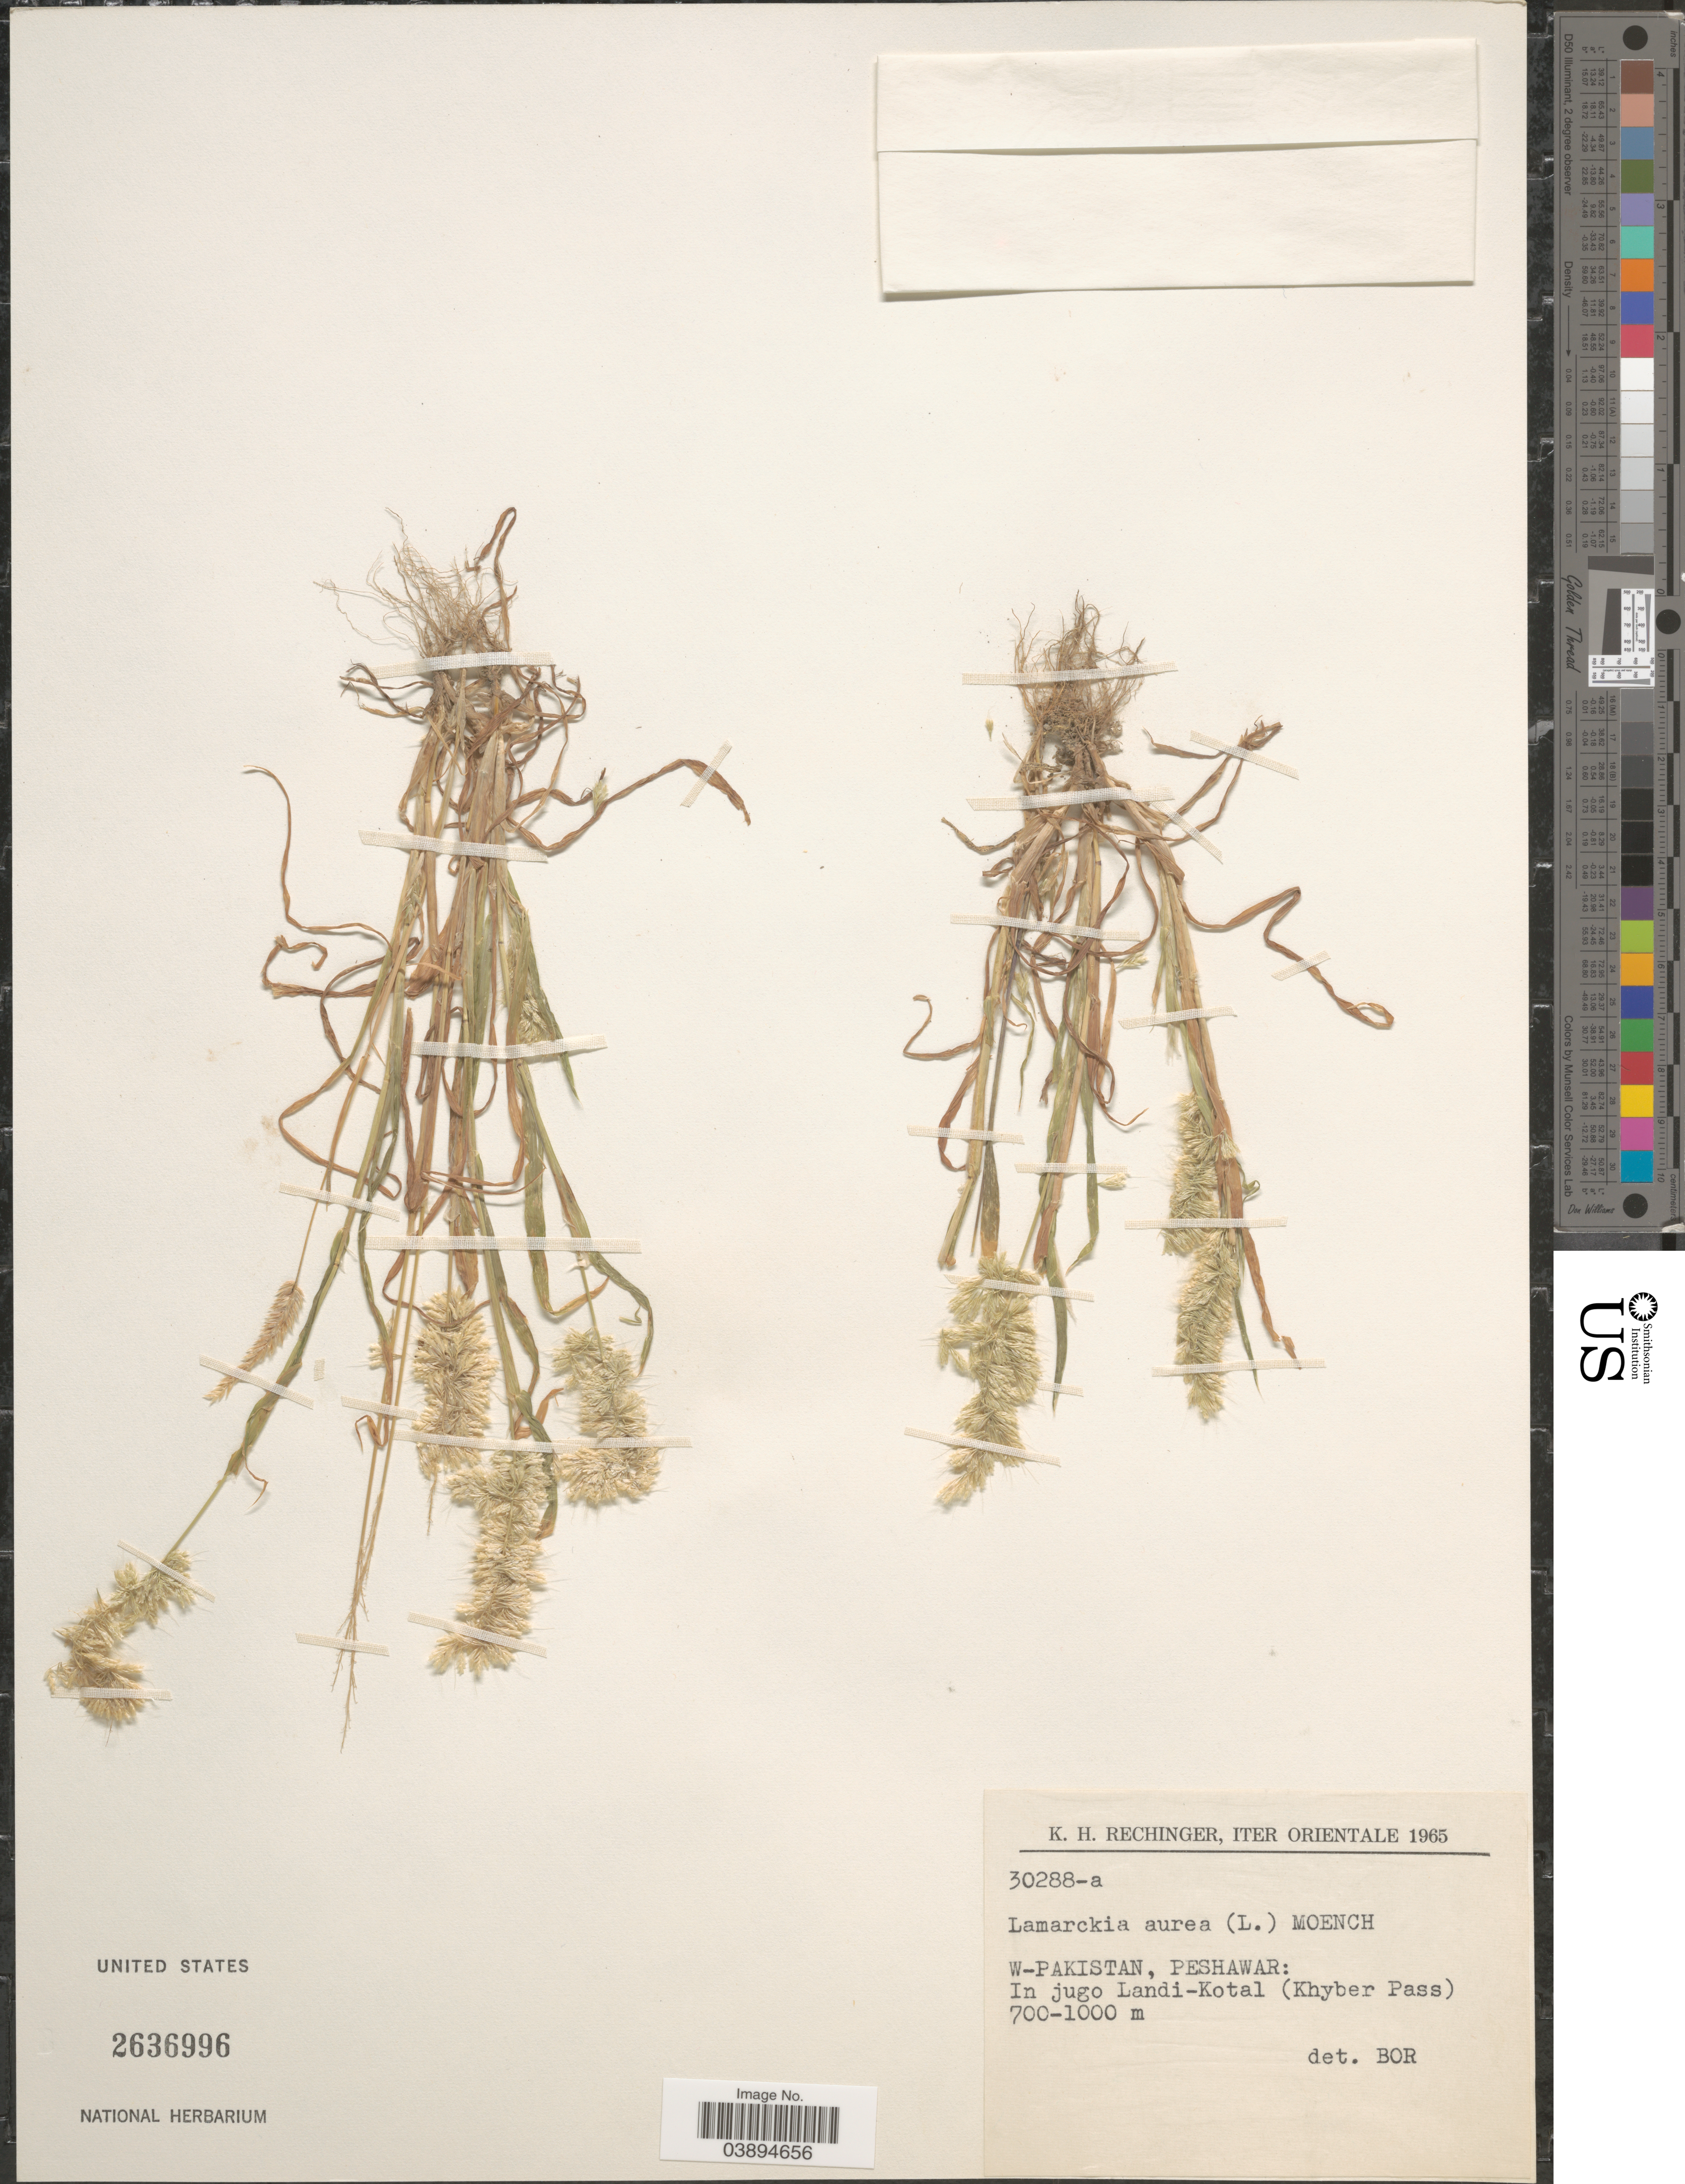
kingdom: Plantae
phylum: Tracheophyta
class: Liliopsida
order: Poales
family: Poaceae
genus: Lamarckia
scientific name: Lamarckia aurea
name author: (L.) Moench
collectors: K. H. Rechinger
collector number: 30288-a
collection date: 1965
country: Pakistan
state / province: Khyber Pakhtunkhwa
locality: Iter Orientale. W-Pakistan, Peshawar: In jugo Landi-Kotal (Khyber Pass).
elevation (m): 700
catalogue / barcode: US 2636996